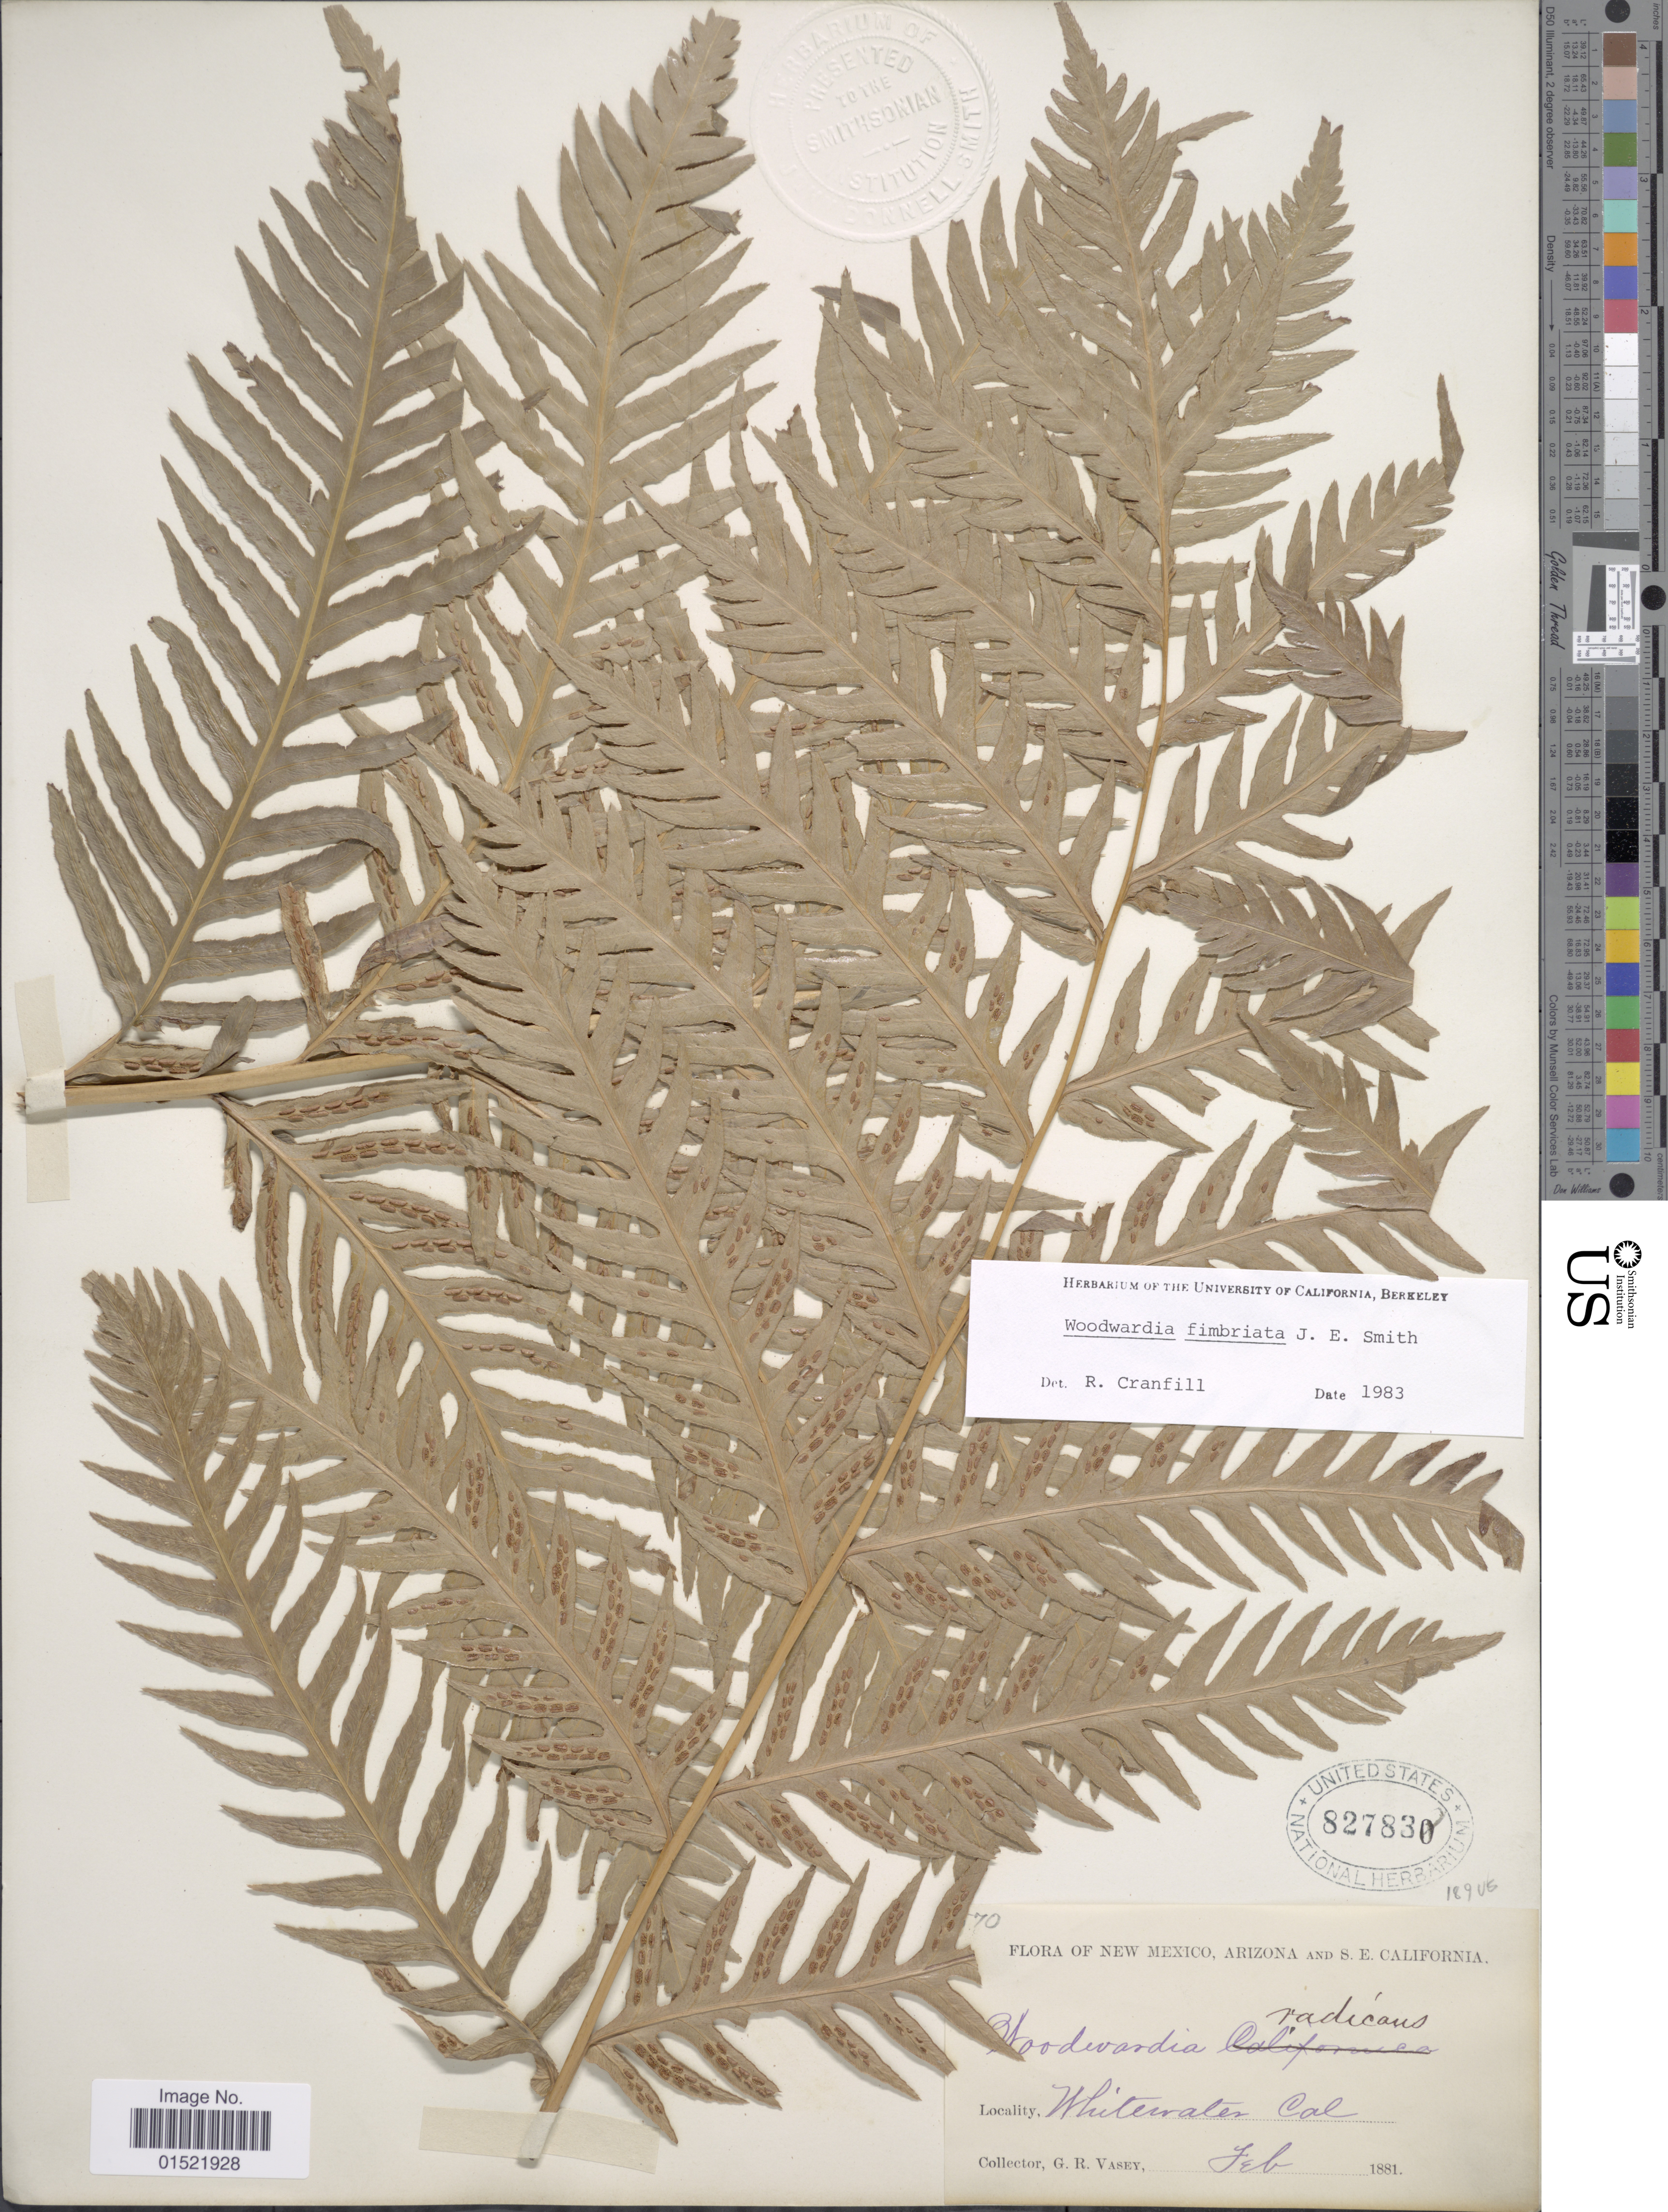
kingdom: Plantae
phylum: Tracheophyta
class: Polypodiopsida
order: Polypodiales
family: Blechnaceae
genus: Woodwardia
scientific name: Woodwardia fimbriata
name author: Sm.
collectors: G. R. Vasey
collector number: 70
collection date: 1881-02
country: United States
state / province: California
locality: Whitewater, Cal.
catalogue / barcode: US 827830